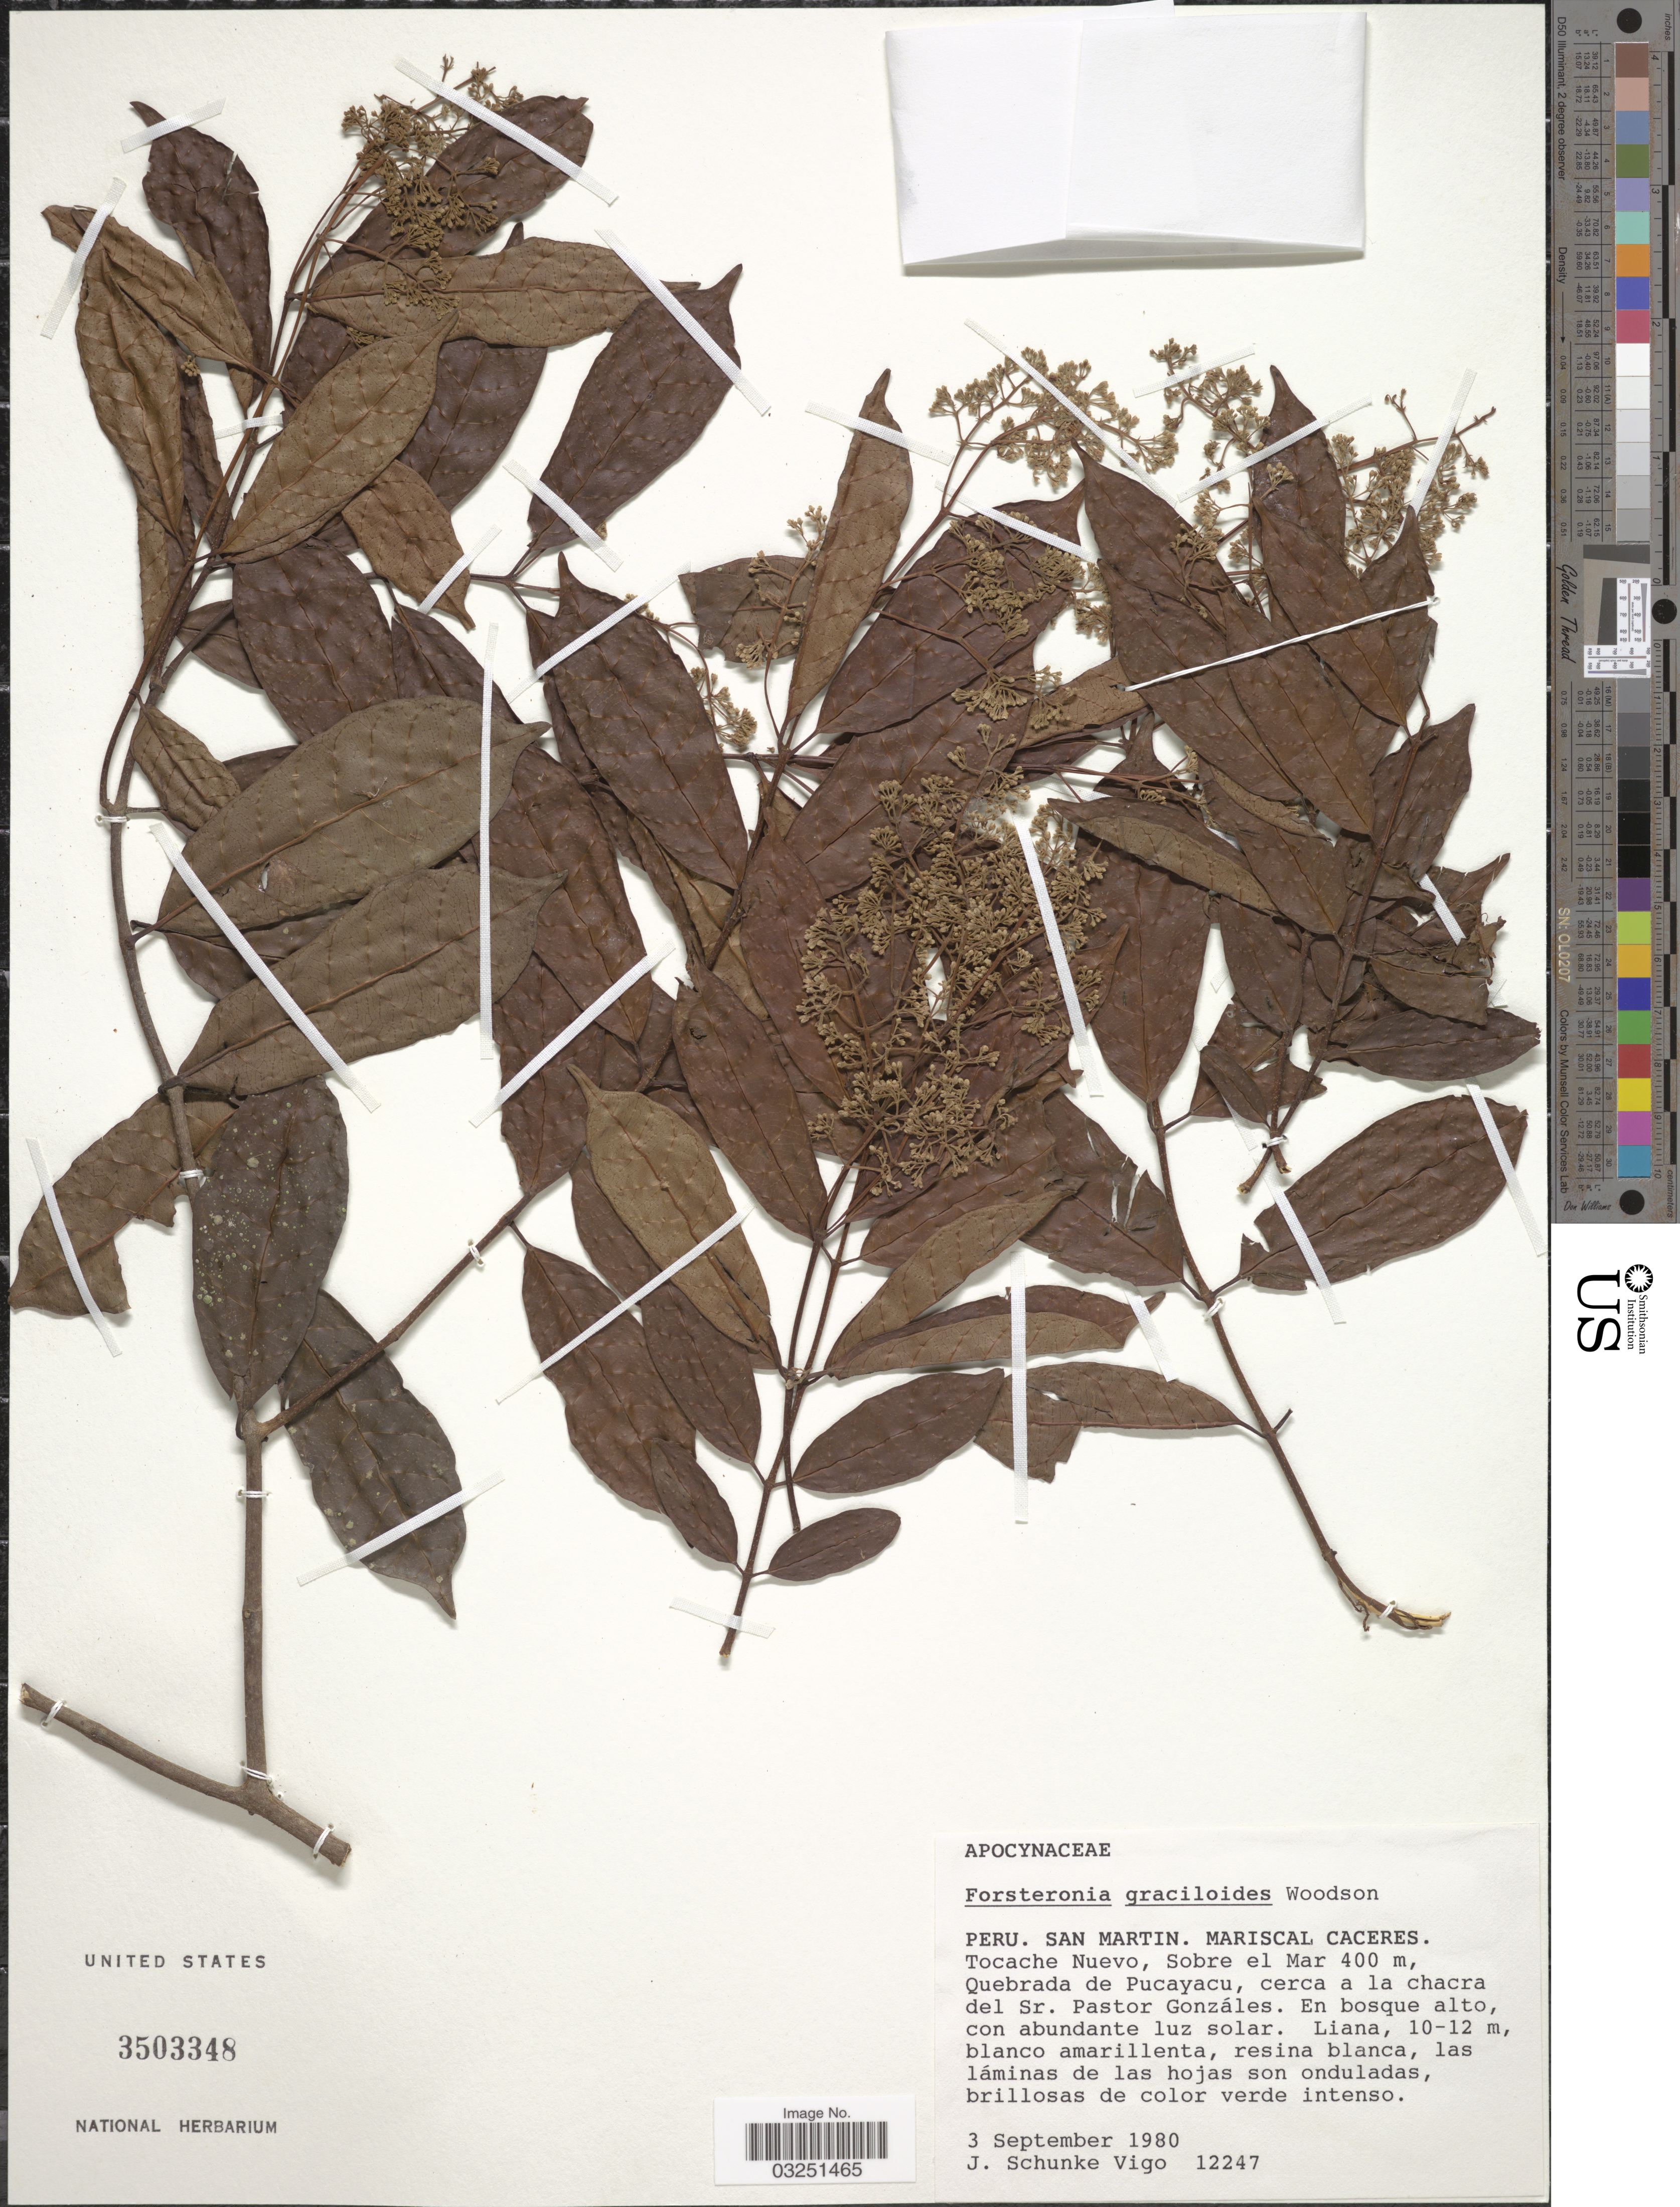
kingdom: Plantae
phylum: Tracheophyta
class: Magnoliopsida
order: Gentianales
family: Apocynaceae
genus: Forsteronia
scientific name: Forsteronia graciloides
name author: Woodson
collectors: J. Schunke Vigo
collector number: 12247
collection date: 1980-09-03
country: Peru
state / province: San Martín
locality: Mariscal Caceres. Tocache Nuevo. Quebrada de Pucayacu, cerca a la chacra del Sr. Pastor Gonzáles.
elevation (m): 400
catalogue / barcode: US 3503348